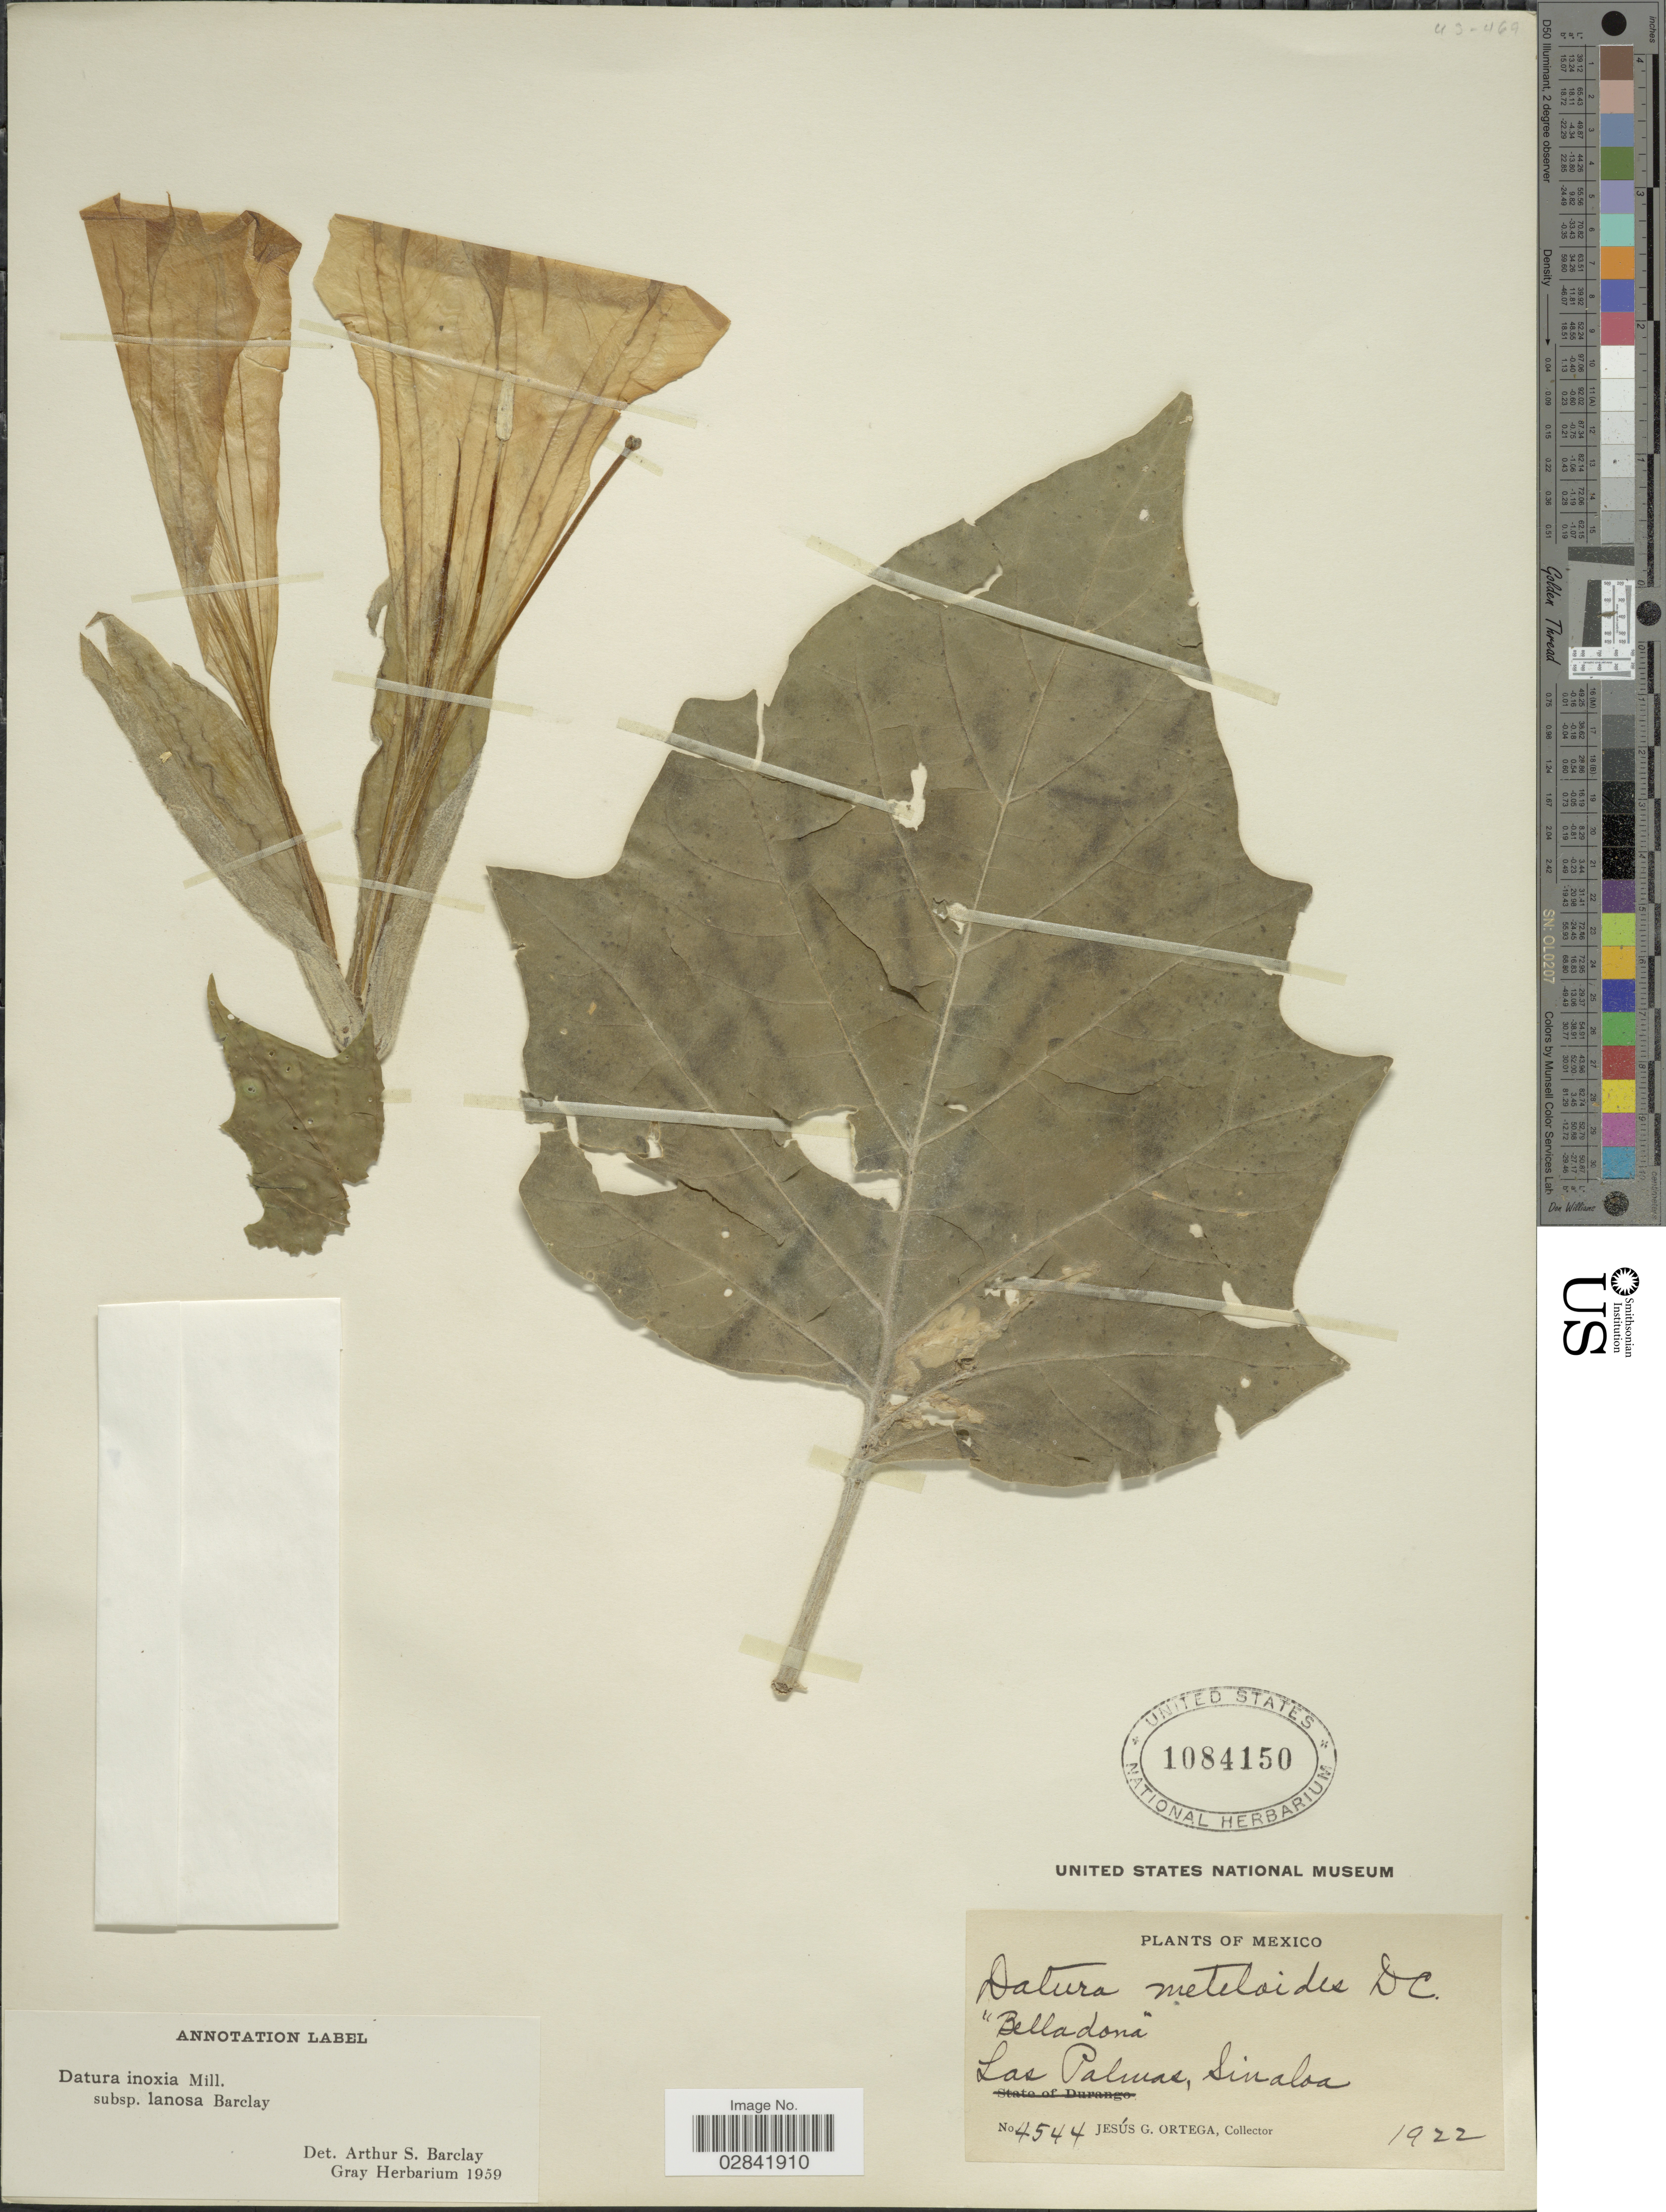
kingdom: Plantae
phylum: Tracheophyta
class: Magnoliopsida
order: Solanales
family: Solanaceae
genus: Datura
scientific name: Datura innoxia subsp. lanosa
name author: A.S. Barclay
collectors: J. Ortega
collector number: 4544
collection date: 1922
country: Mexico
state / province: Sinaloa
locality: Las Palmas.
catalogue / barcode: US 1084150